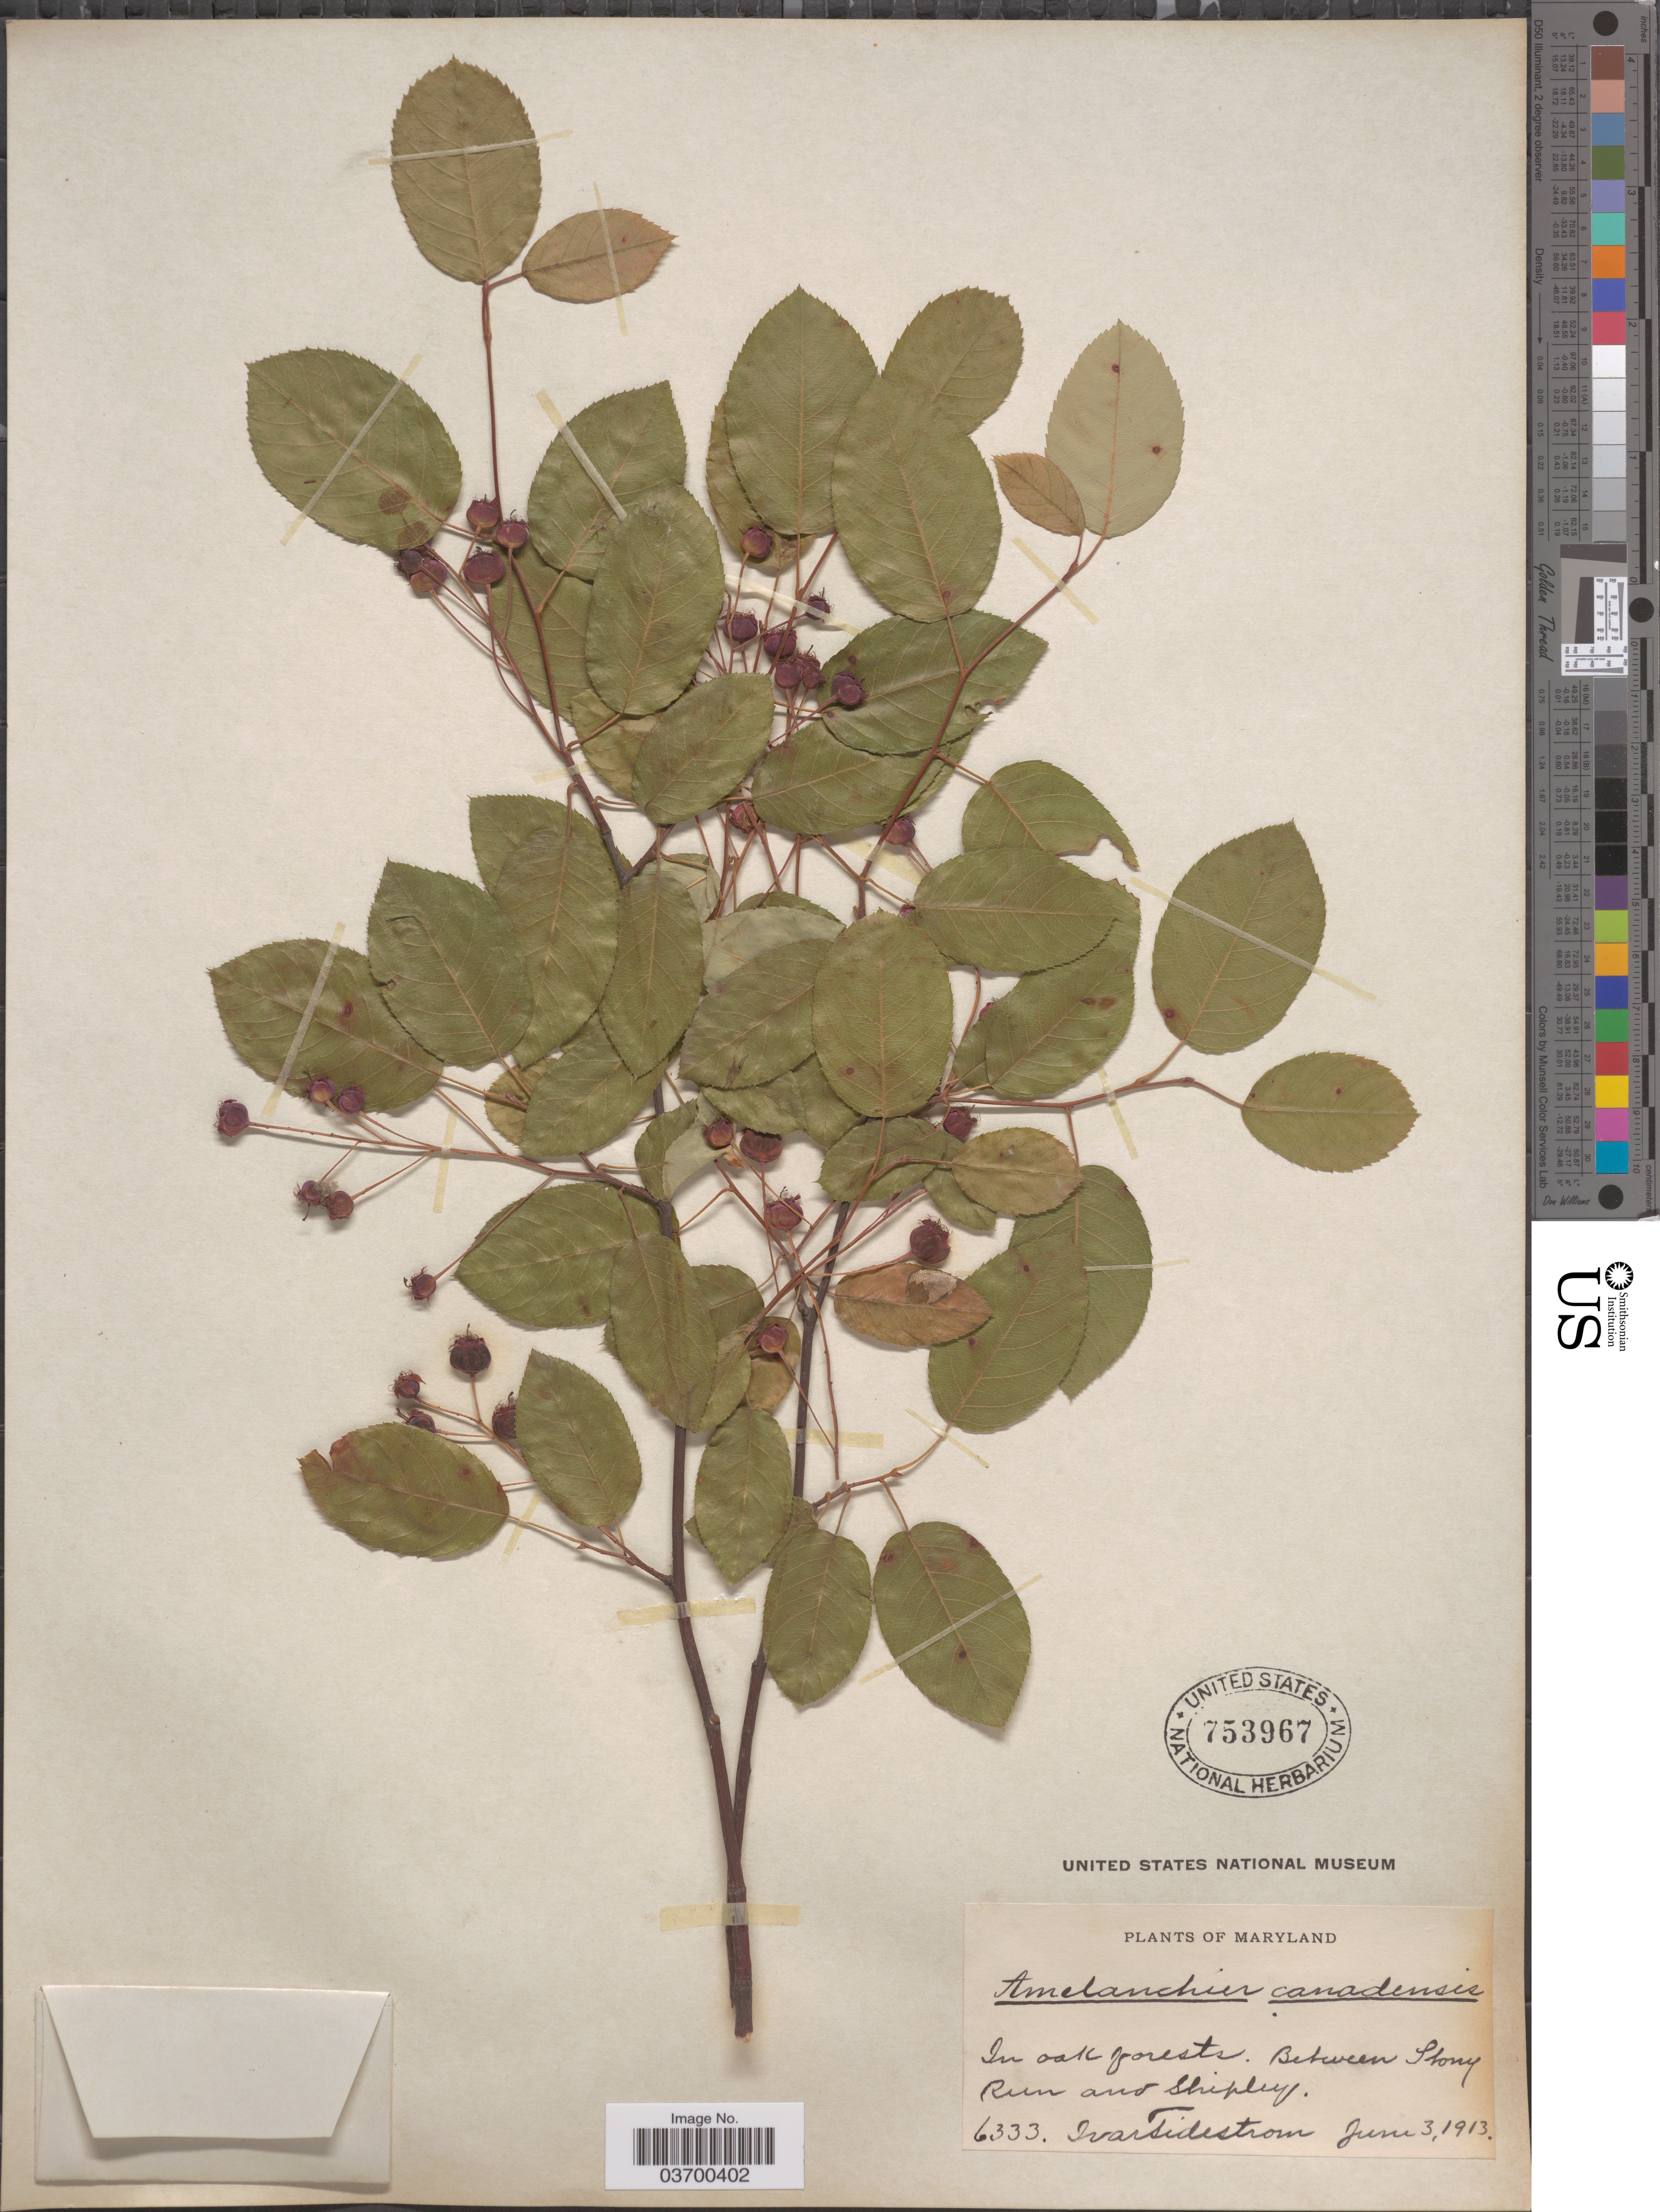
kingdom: Plantae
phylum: Tracheophyta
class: Magnoliopsida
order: Rosales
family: Rosaceae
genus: Amelanchier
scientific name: Amelanchier canadensis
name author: (L.) Medic.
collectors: I. F. Tidestrom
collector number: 6333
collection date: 1913-06-03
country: United States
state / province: Maryland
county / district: Anne Arundel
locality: In oak forests. Between Stony Run and Shipley.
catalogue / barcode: US 753967